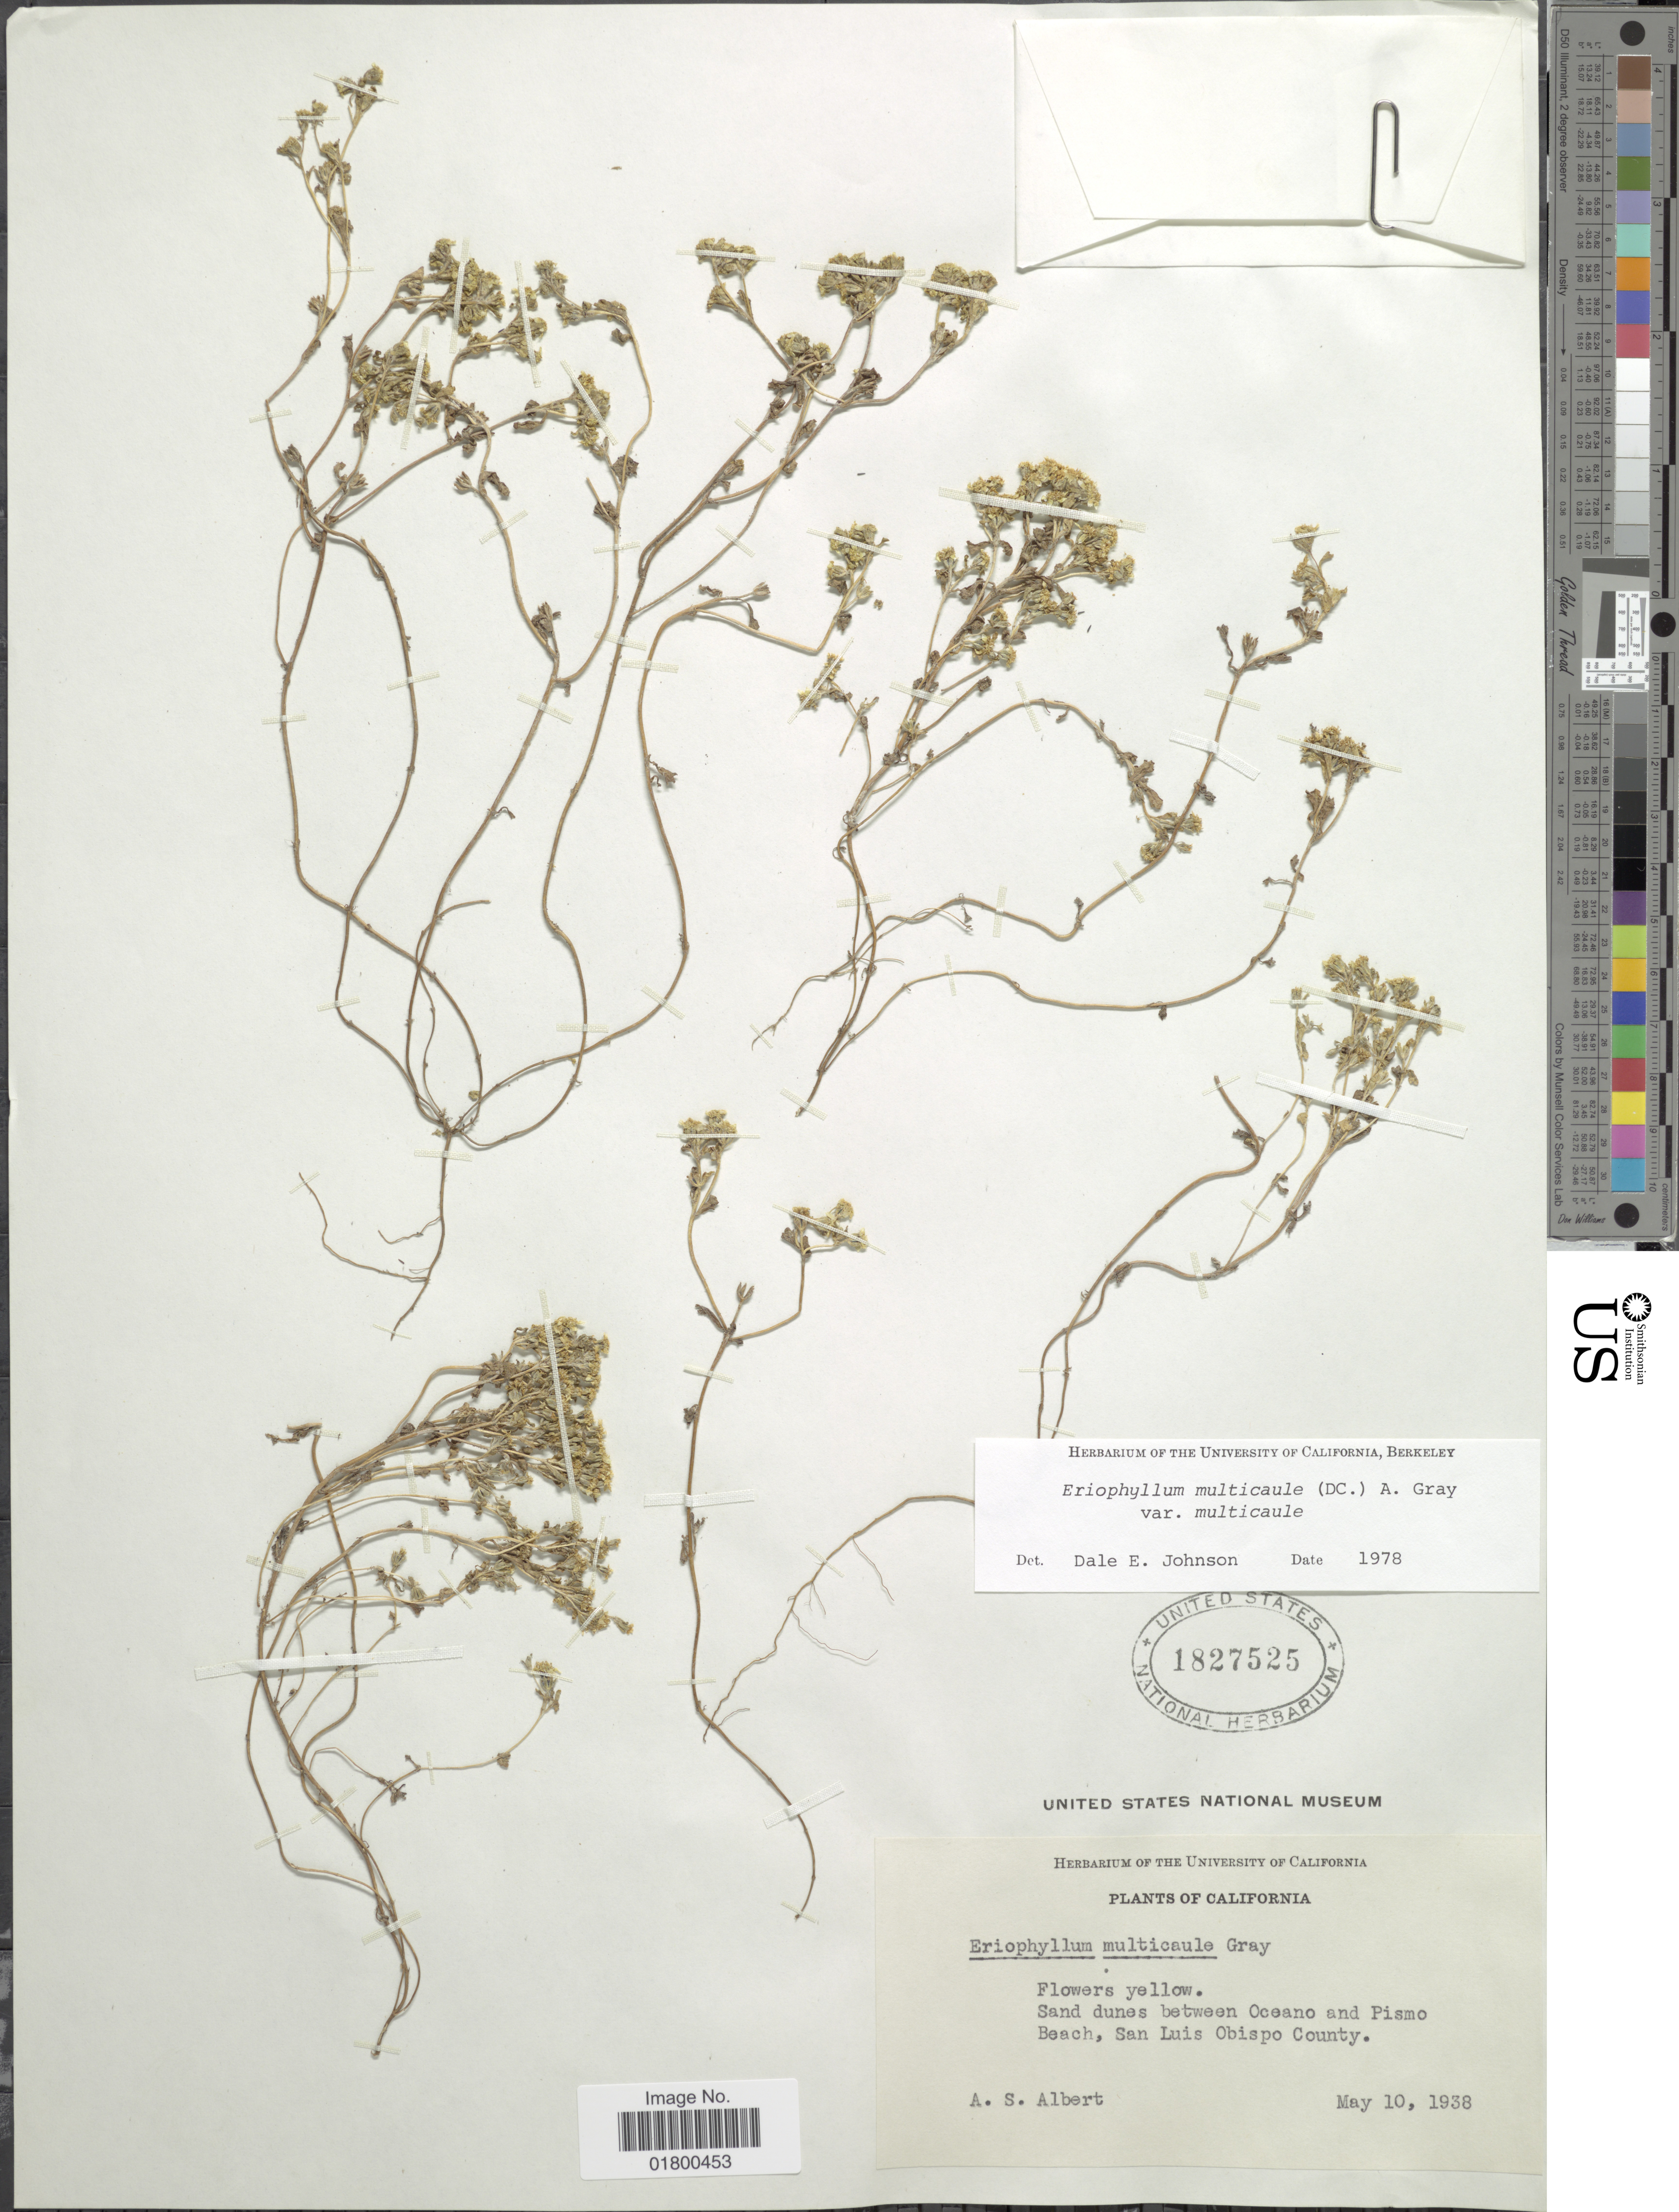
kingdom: Plantae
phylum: Tracheophyta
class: Magnoliopsida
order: Asterales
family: Asteraceae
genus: Eriophyllum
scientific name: Eriophyllum multicaule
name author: (DC.) A. Gray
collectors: A. Albert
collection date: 1938-05-10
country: United States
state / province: California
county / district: San Luis Obispo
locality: Sand dunes between Oceano and Pismo Beach, San Luis Obispo County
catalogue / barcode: US 1827525